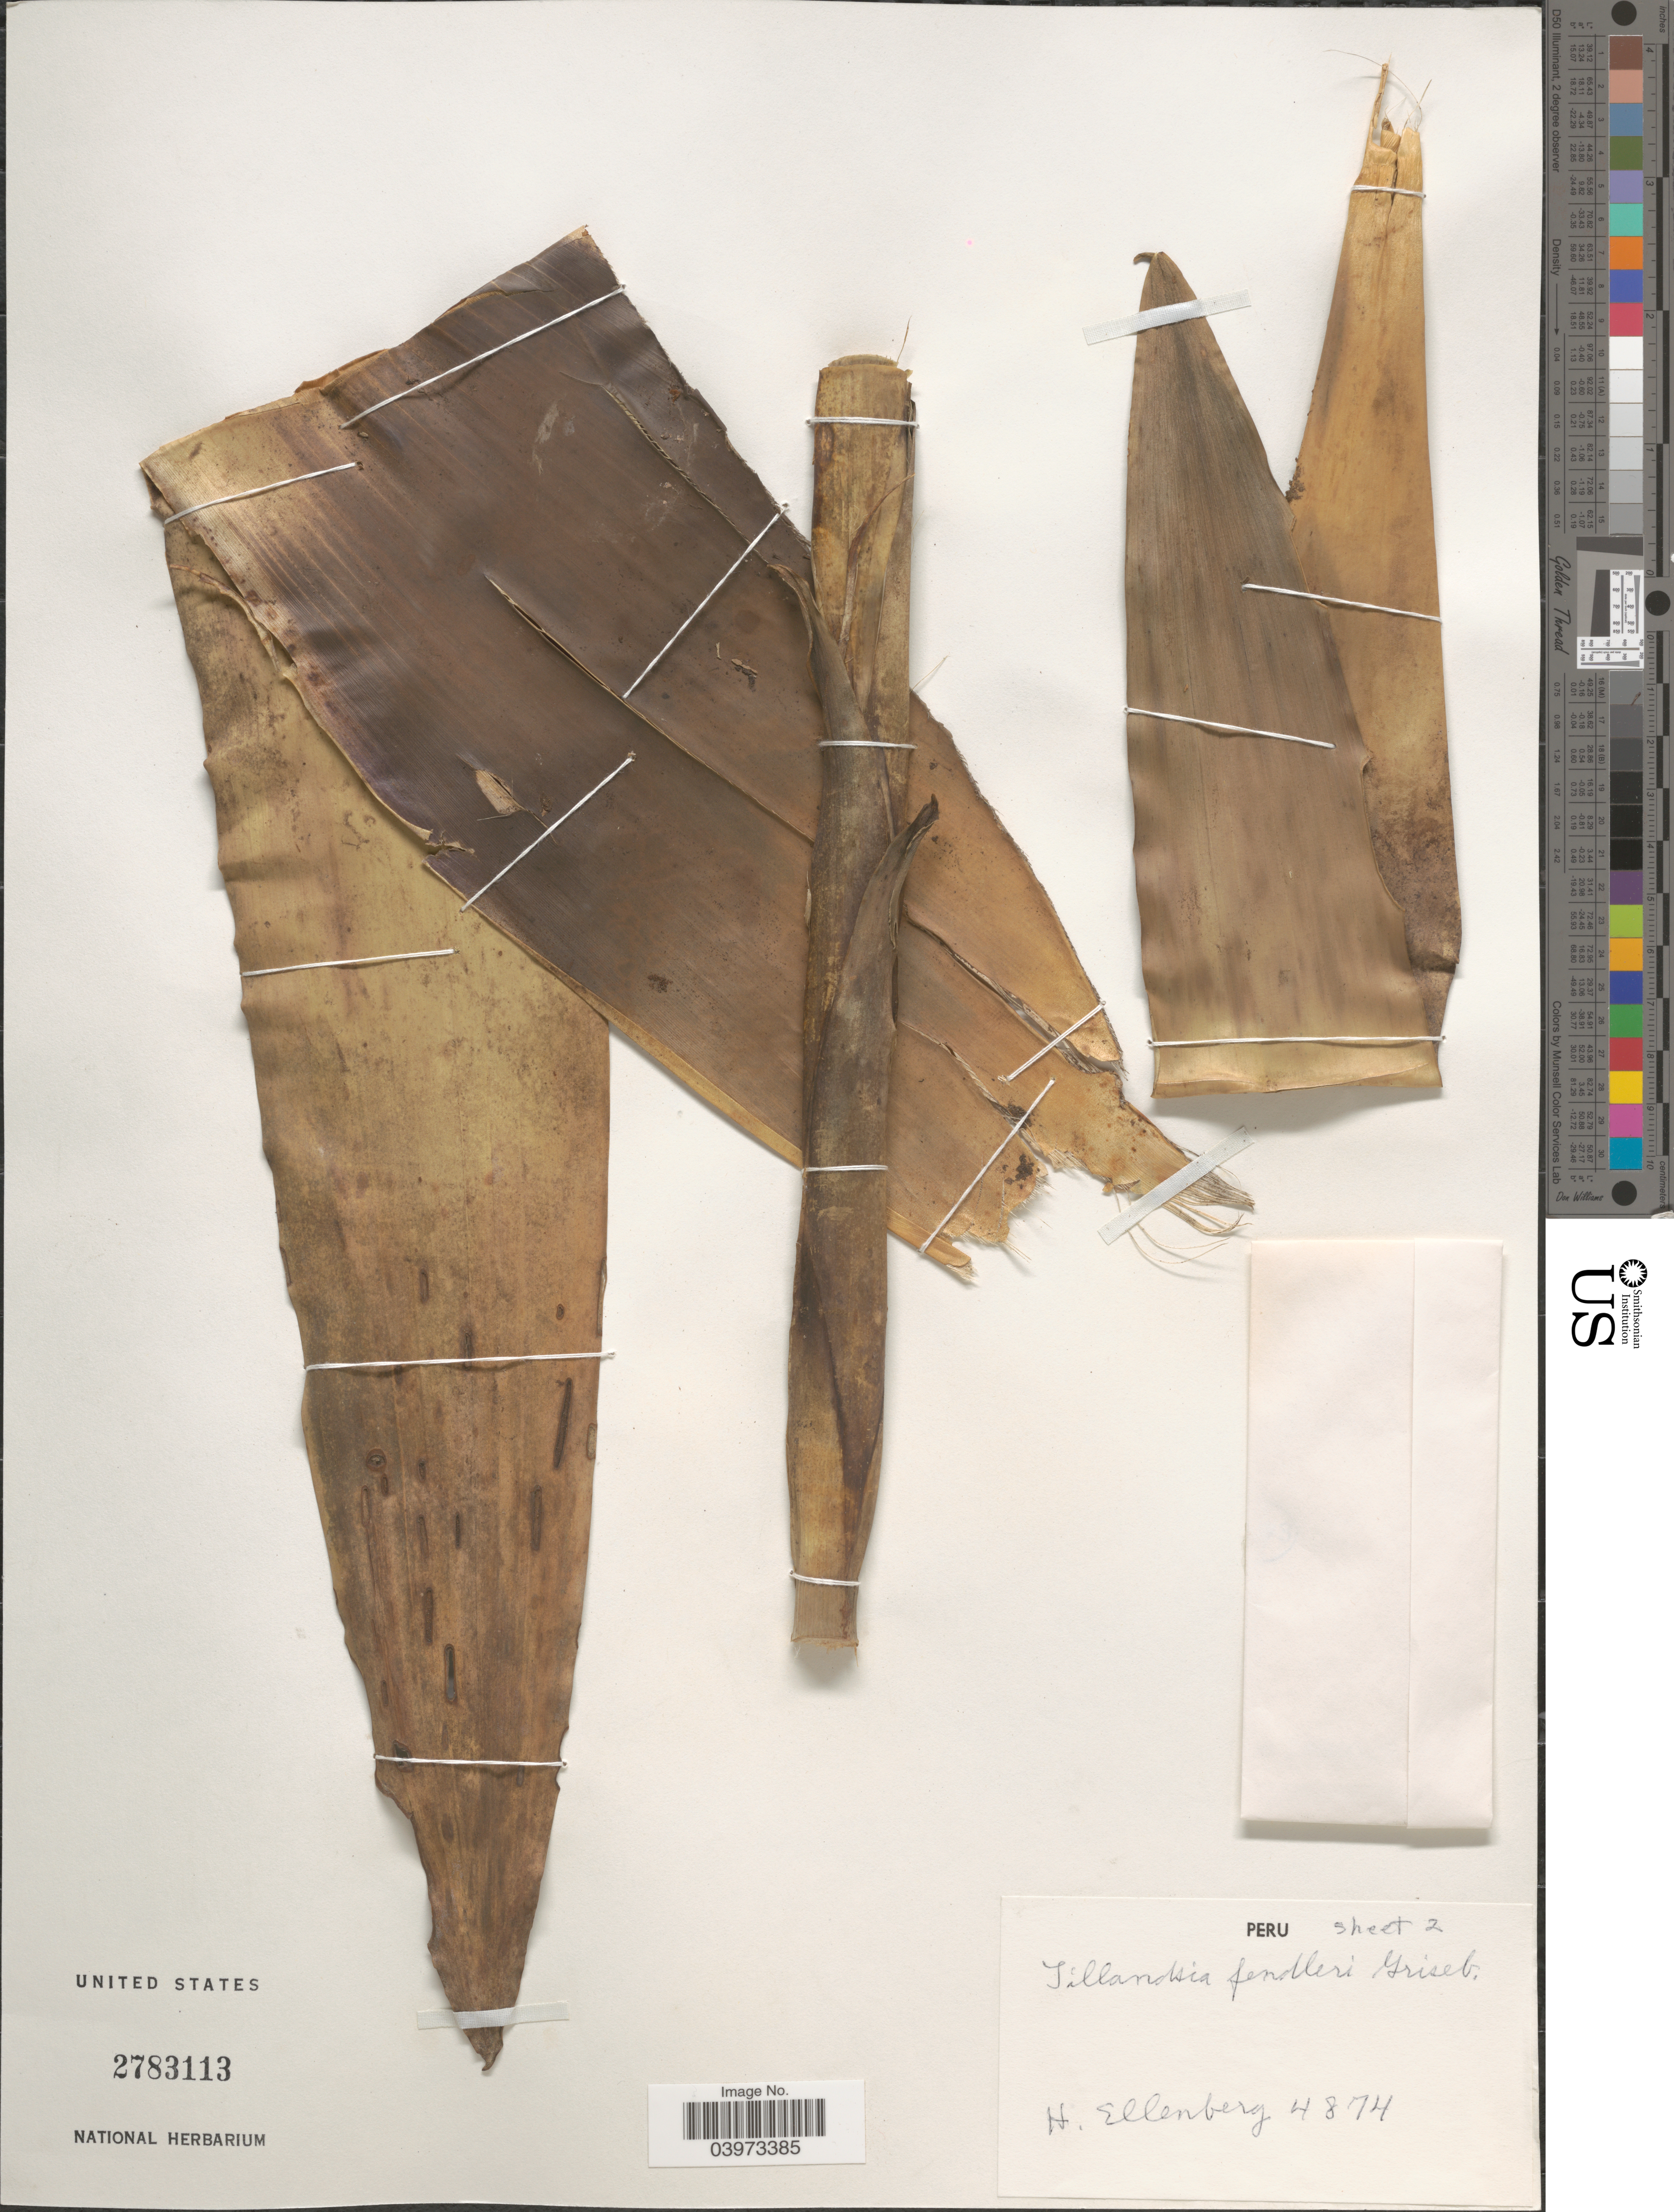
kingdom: Plantae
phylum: Tracheophyta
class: Liliopsida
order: Poales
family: Bromeliaceae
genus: Tillandsia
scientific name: Tillandsia fendleri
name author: Griseb.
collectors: H. Ellenberg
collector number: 4874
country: Peru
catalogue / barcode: US 2783113